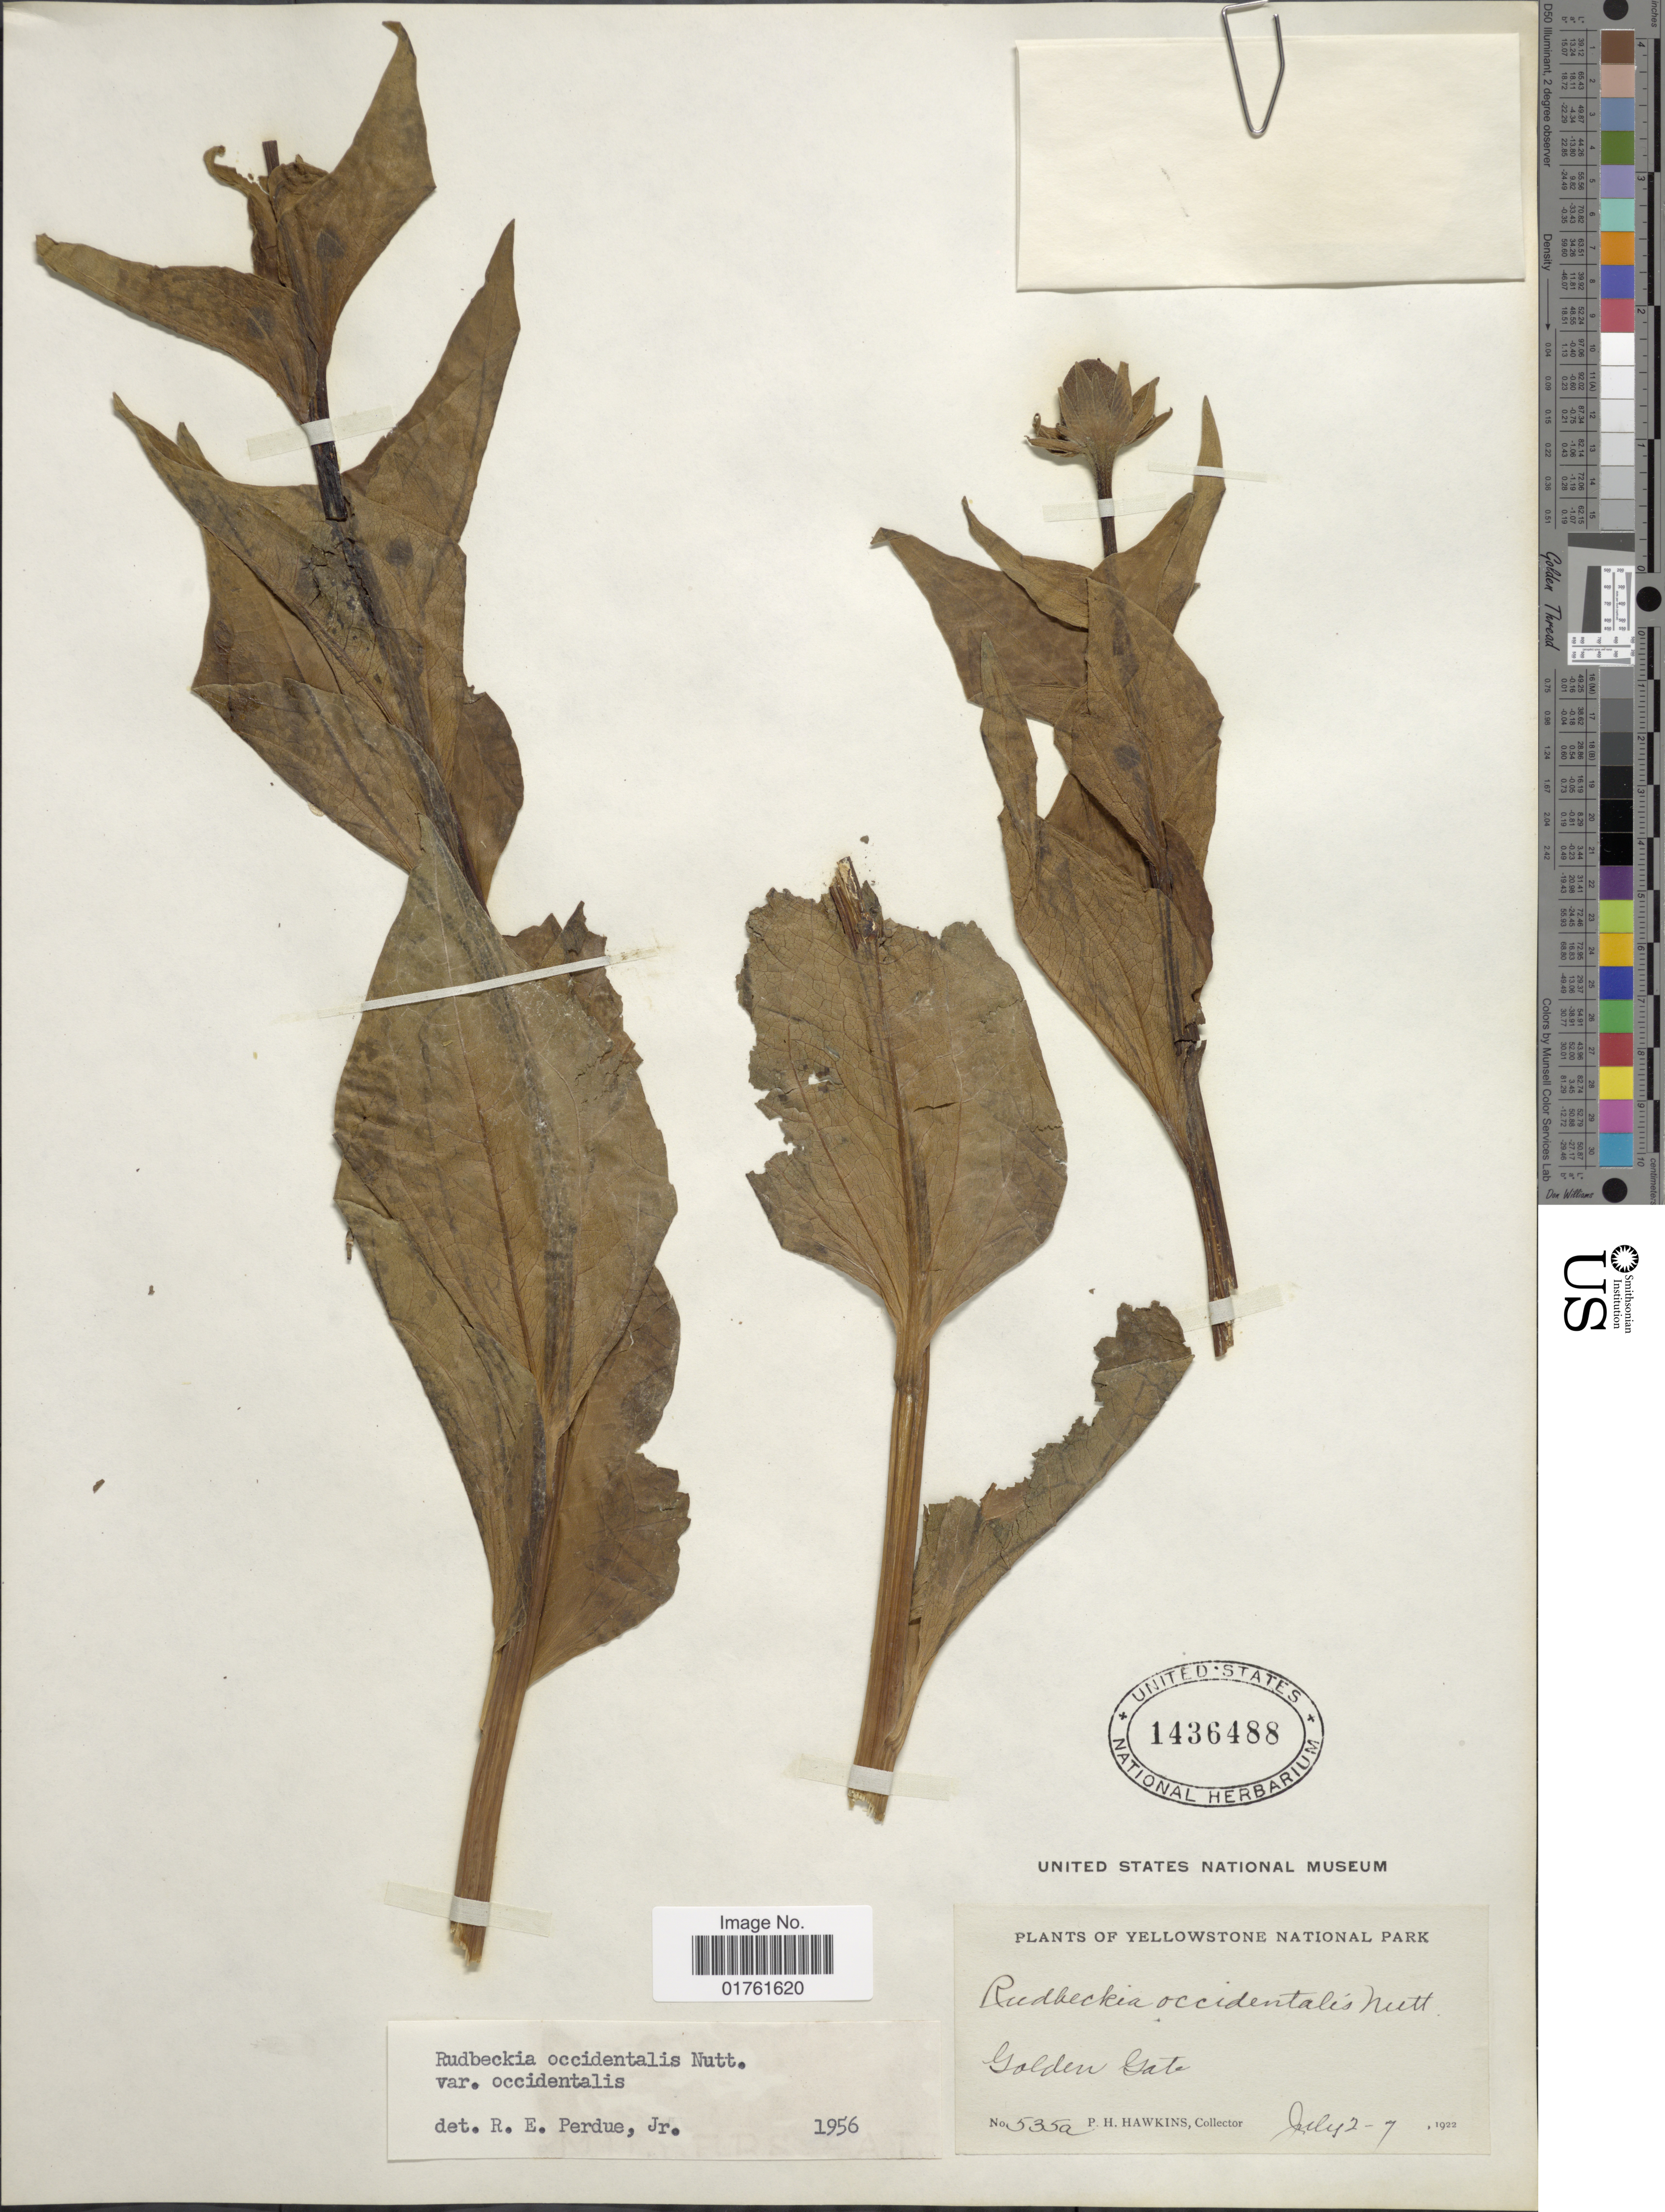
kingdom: Plantae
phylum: Tracheophyta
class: Magnoliopsida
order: Asterales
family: Asteraceae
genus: Rudbeckia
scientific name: Rudbeckia occidentalis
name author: Nutt.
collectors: P. Hawkins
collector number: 535a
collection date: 1922-07-02/1922-07-07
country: United States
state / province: Wyoming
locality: Yellowstone National Park, Golden Gate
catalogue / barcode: US 1436488